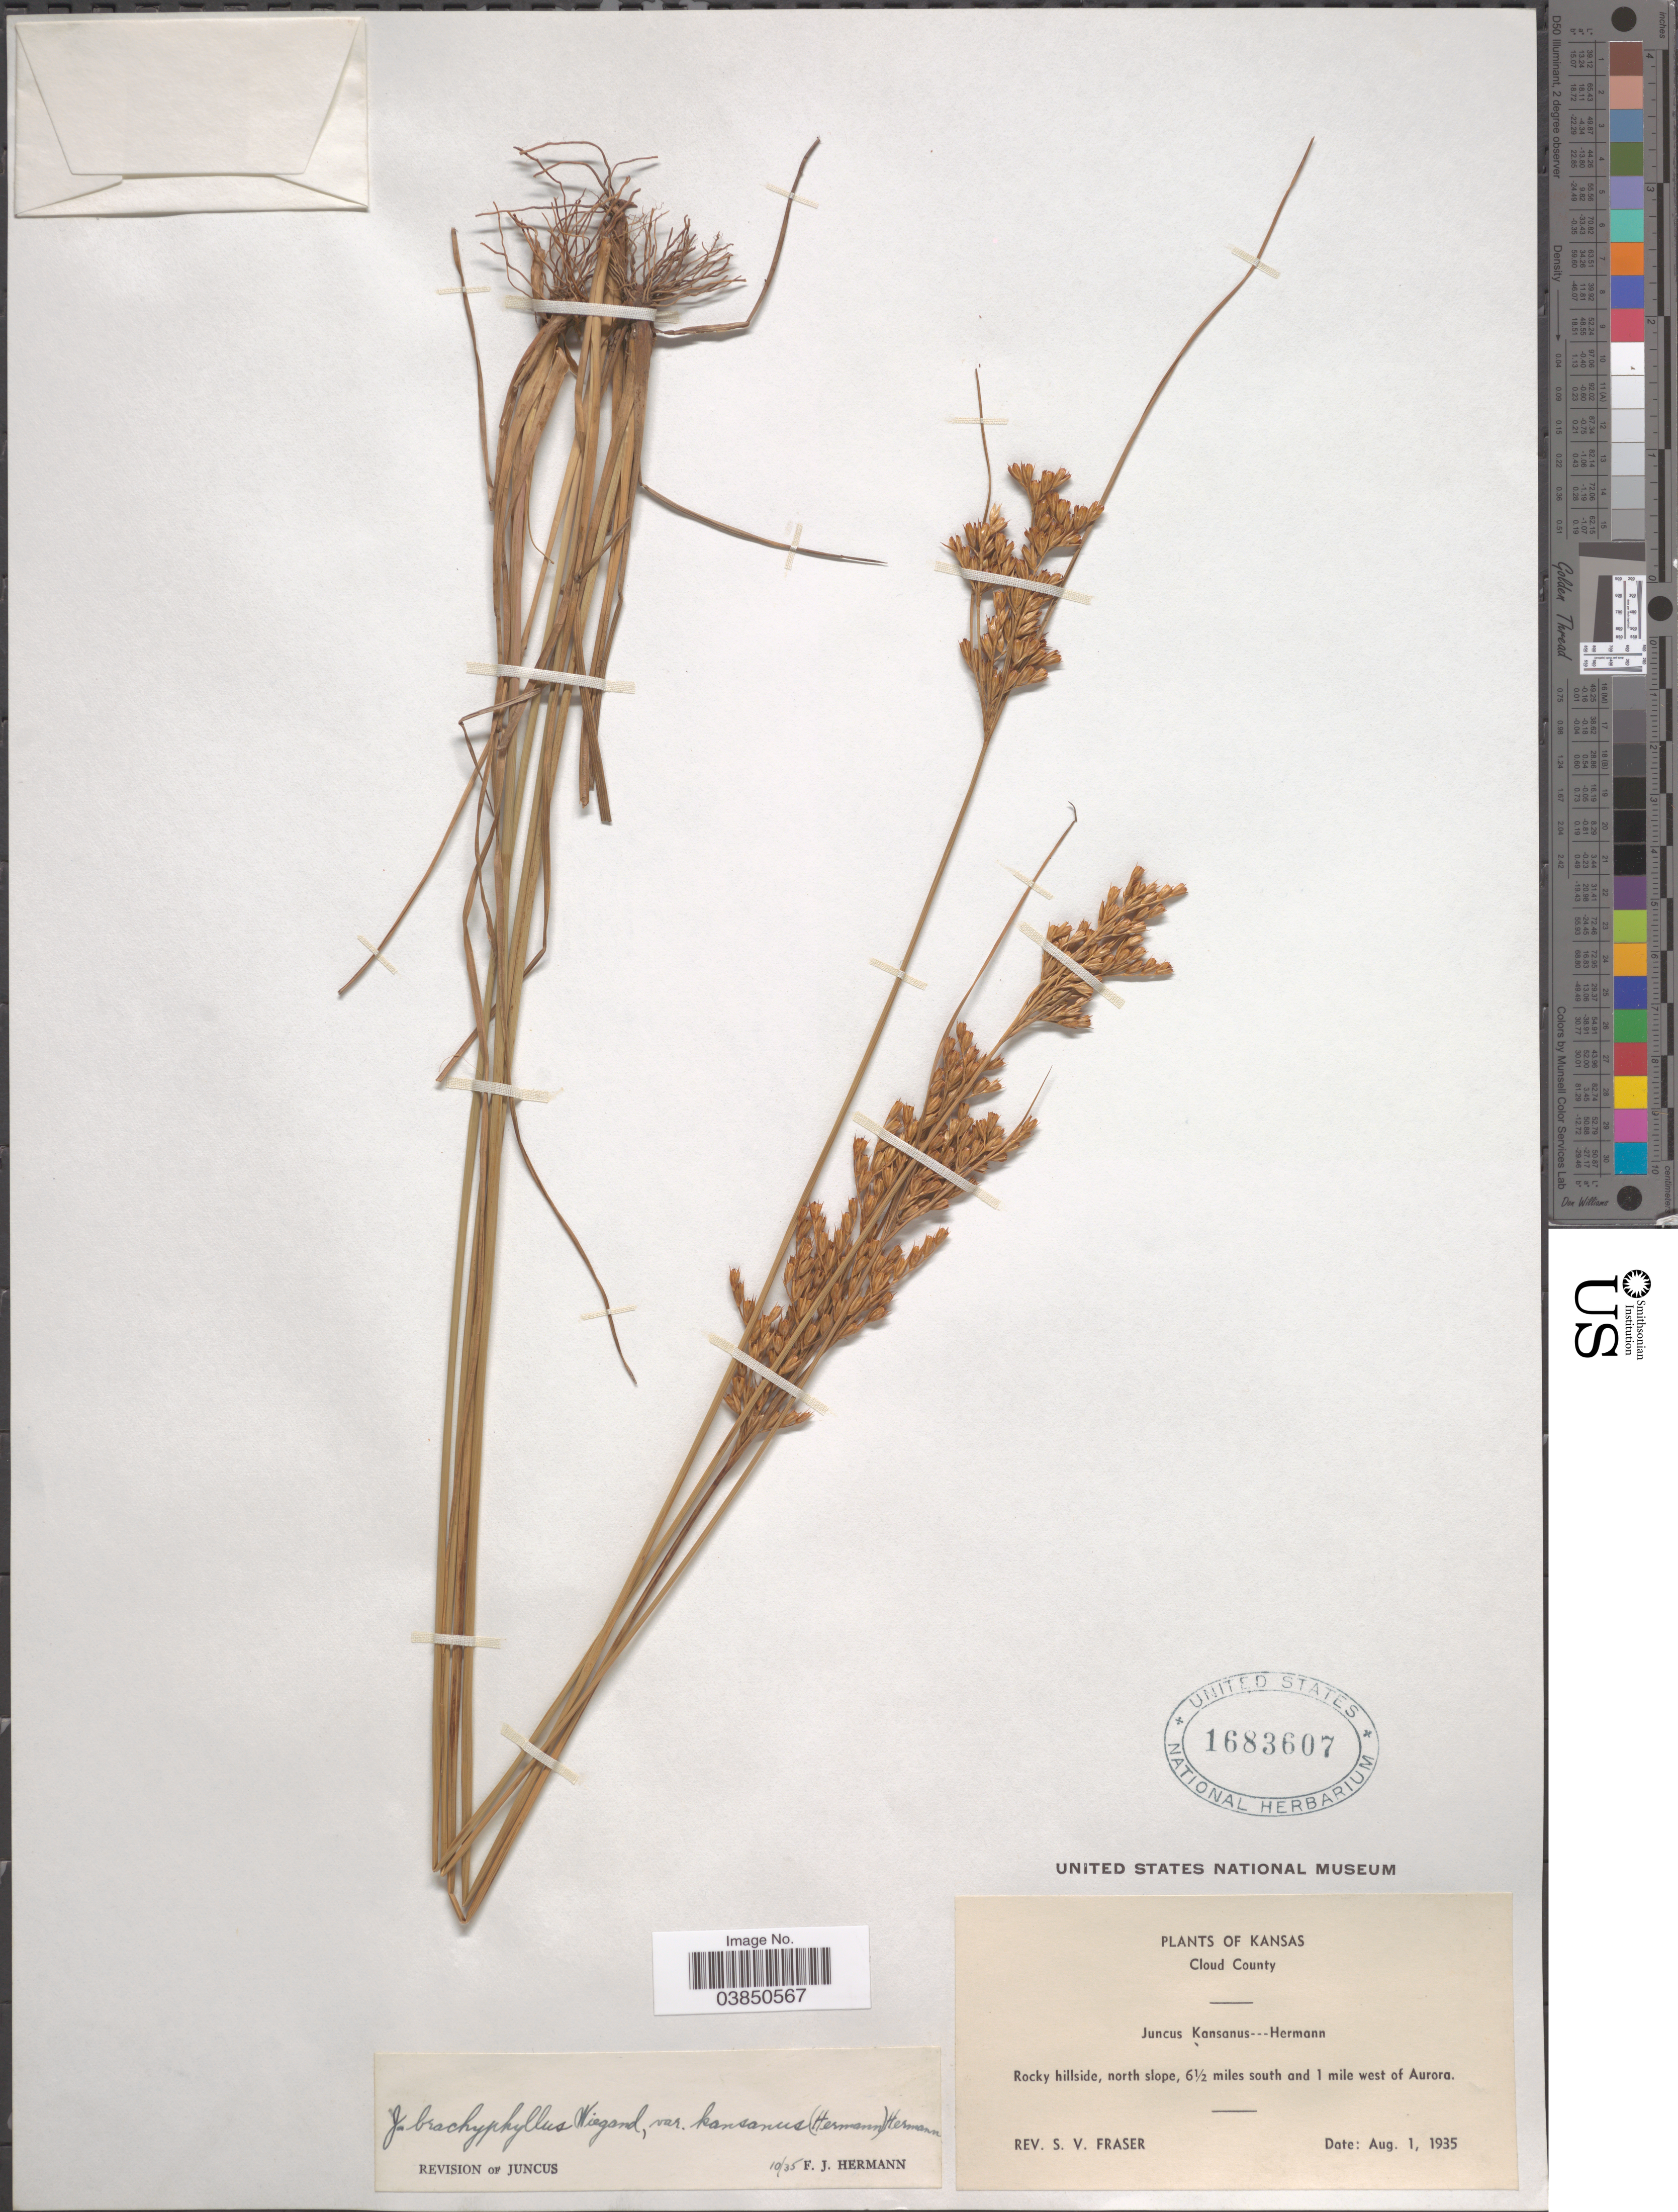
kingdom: Plantae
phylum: Tracheophyta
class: Liliopsida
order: Poales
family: Juncaceae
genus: Juncus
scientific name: Juncus brachycephalus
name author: (Engelm.) Buchenau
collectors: S. Fraser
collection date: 1935-08-01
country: United States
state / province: Kansas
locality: Cloud County. North slope, 6½ miles south and 1 mile west of Aurora.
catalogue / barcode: US 1683607